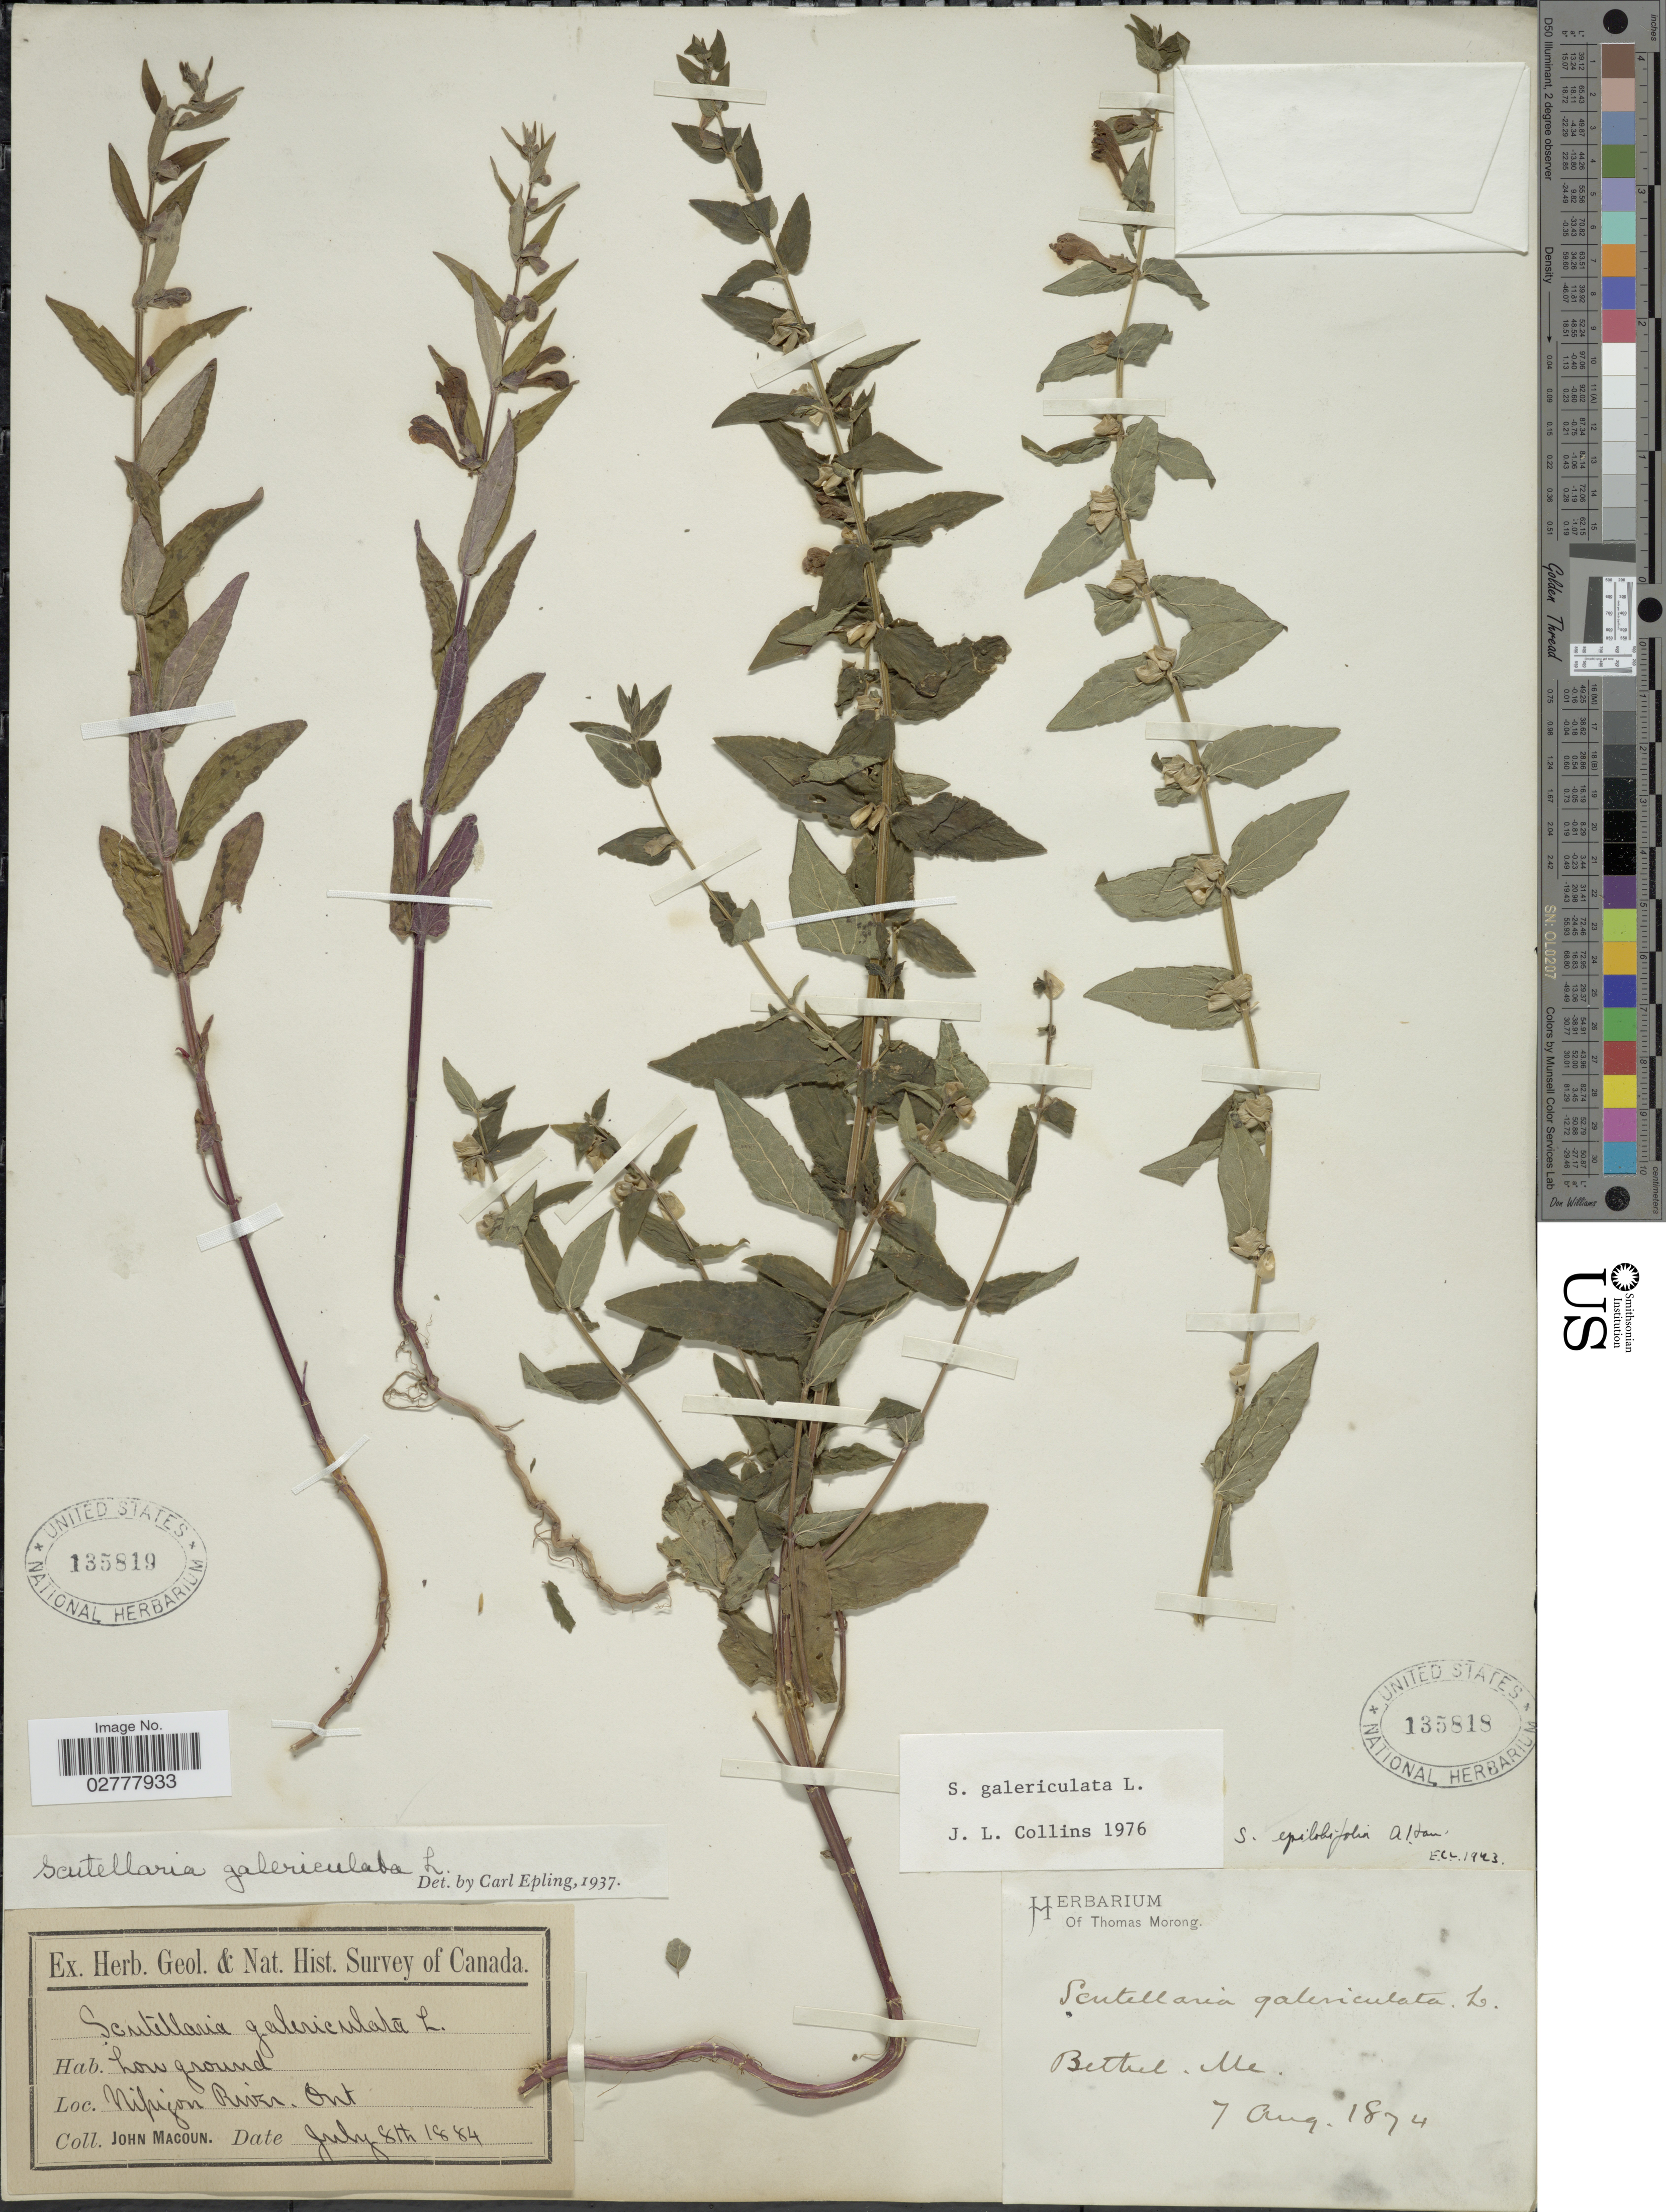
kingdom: Plantae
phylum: Tracheophyta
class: Magnoliopsida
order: Lamiales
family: Lamiaceae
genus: Scutellaria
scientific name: Scutellaria galericulata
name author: L.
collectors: ex Herb. T. Morong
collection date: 1874-08-07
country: United States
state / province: Maine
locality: Bethel.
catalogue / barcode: US 135818